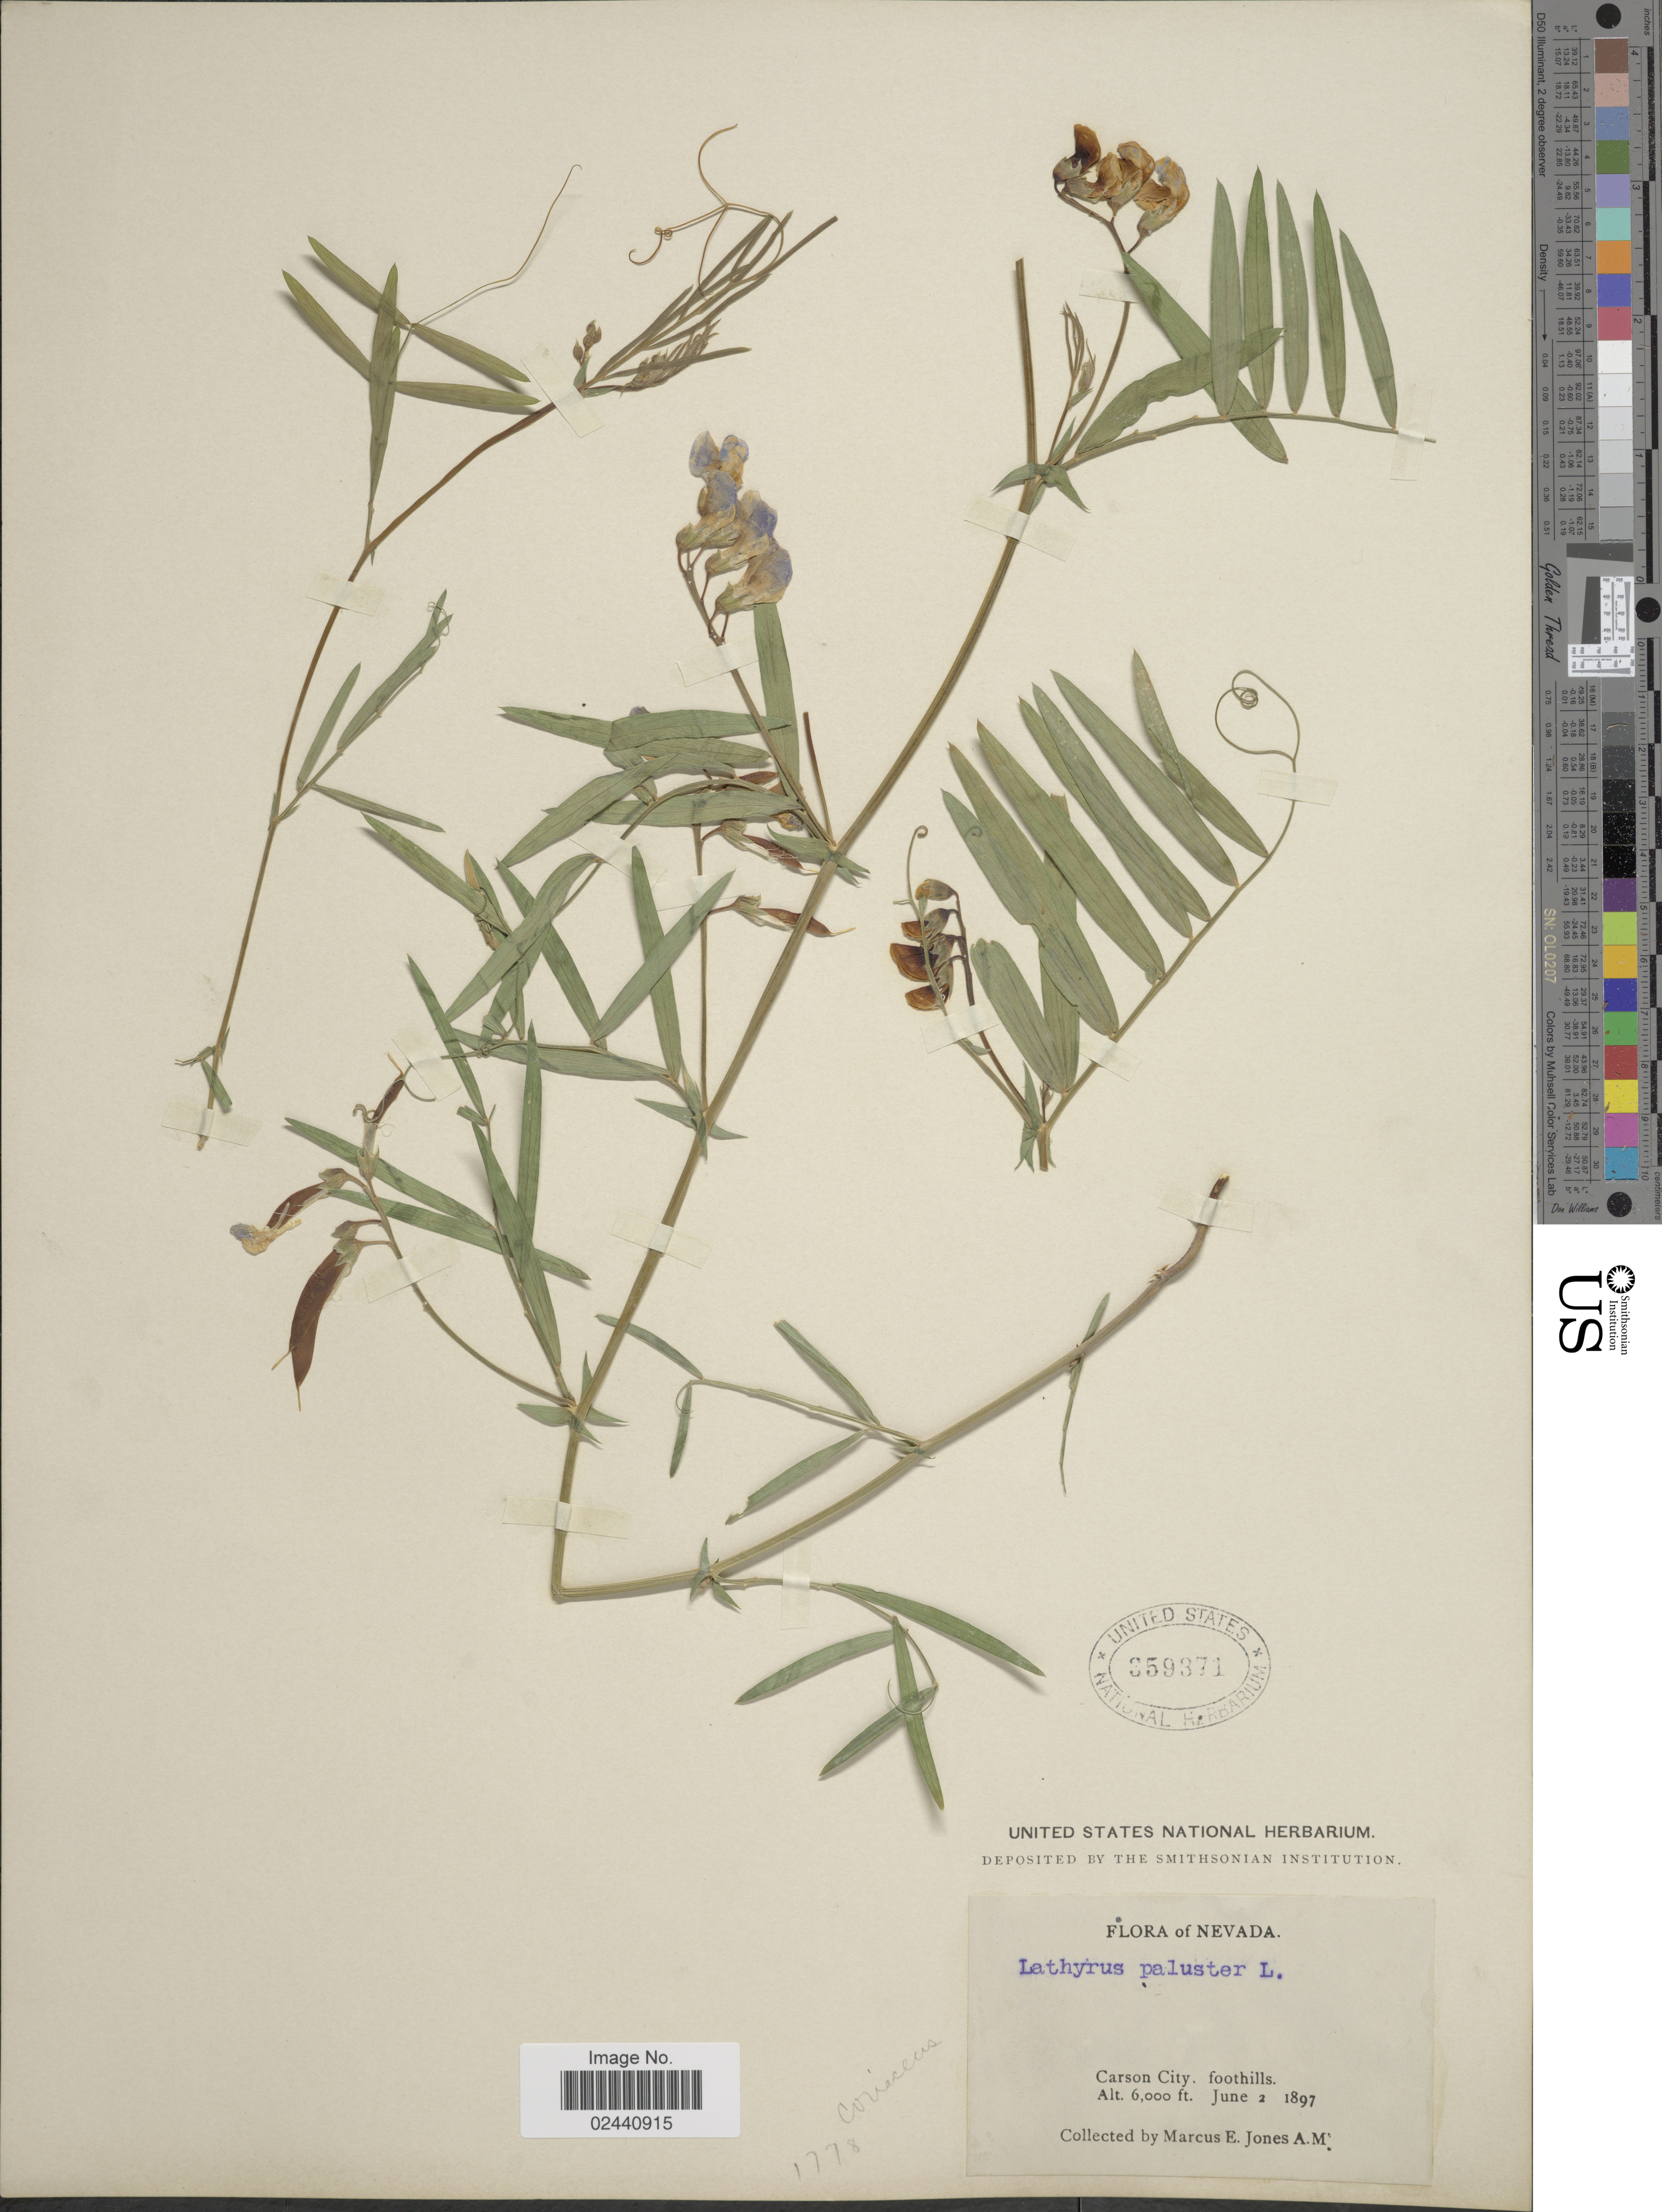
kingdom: Plantae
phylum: Tracheophyta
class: Magnoliopsida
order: Fabales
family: Fabaceae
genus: Lathyrus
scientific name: Lathyrus lanszwertii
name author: Kellogg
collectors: M. E. Jones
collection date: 1897-06-02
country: United States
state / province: Nevada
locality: Carson City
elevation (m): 1829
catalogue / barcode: US 359371